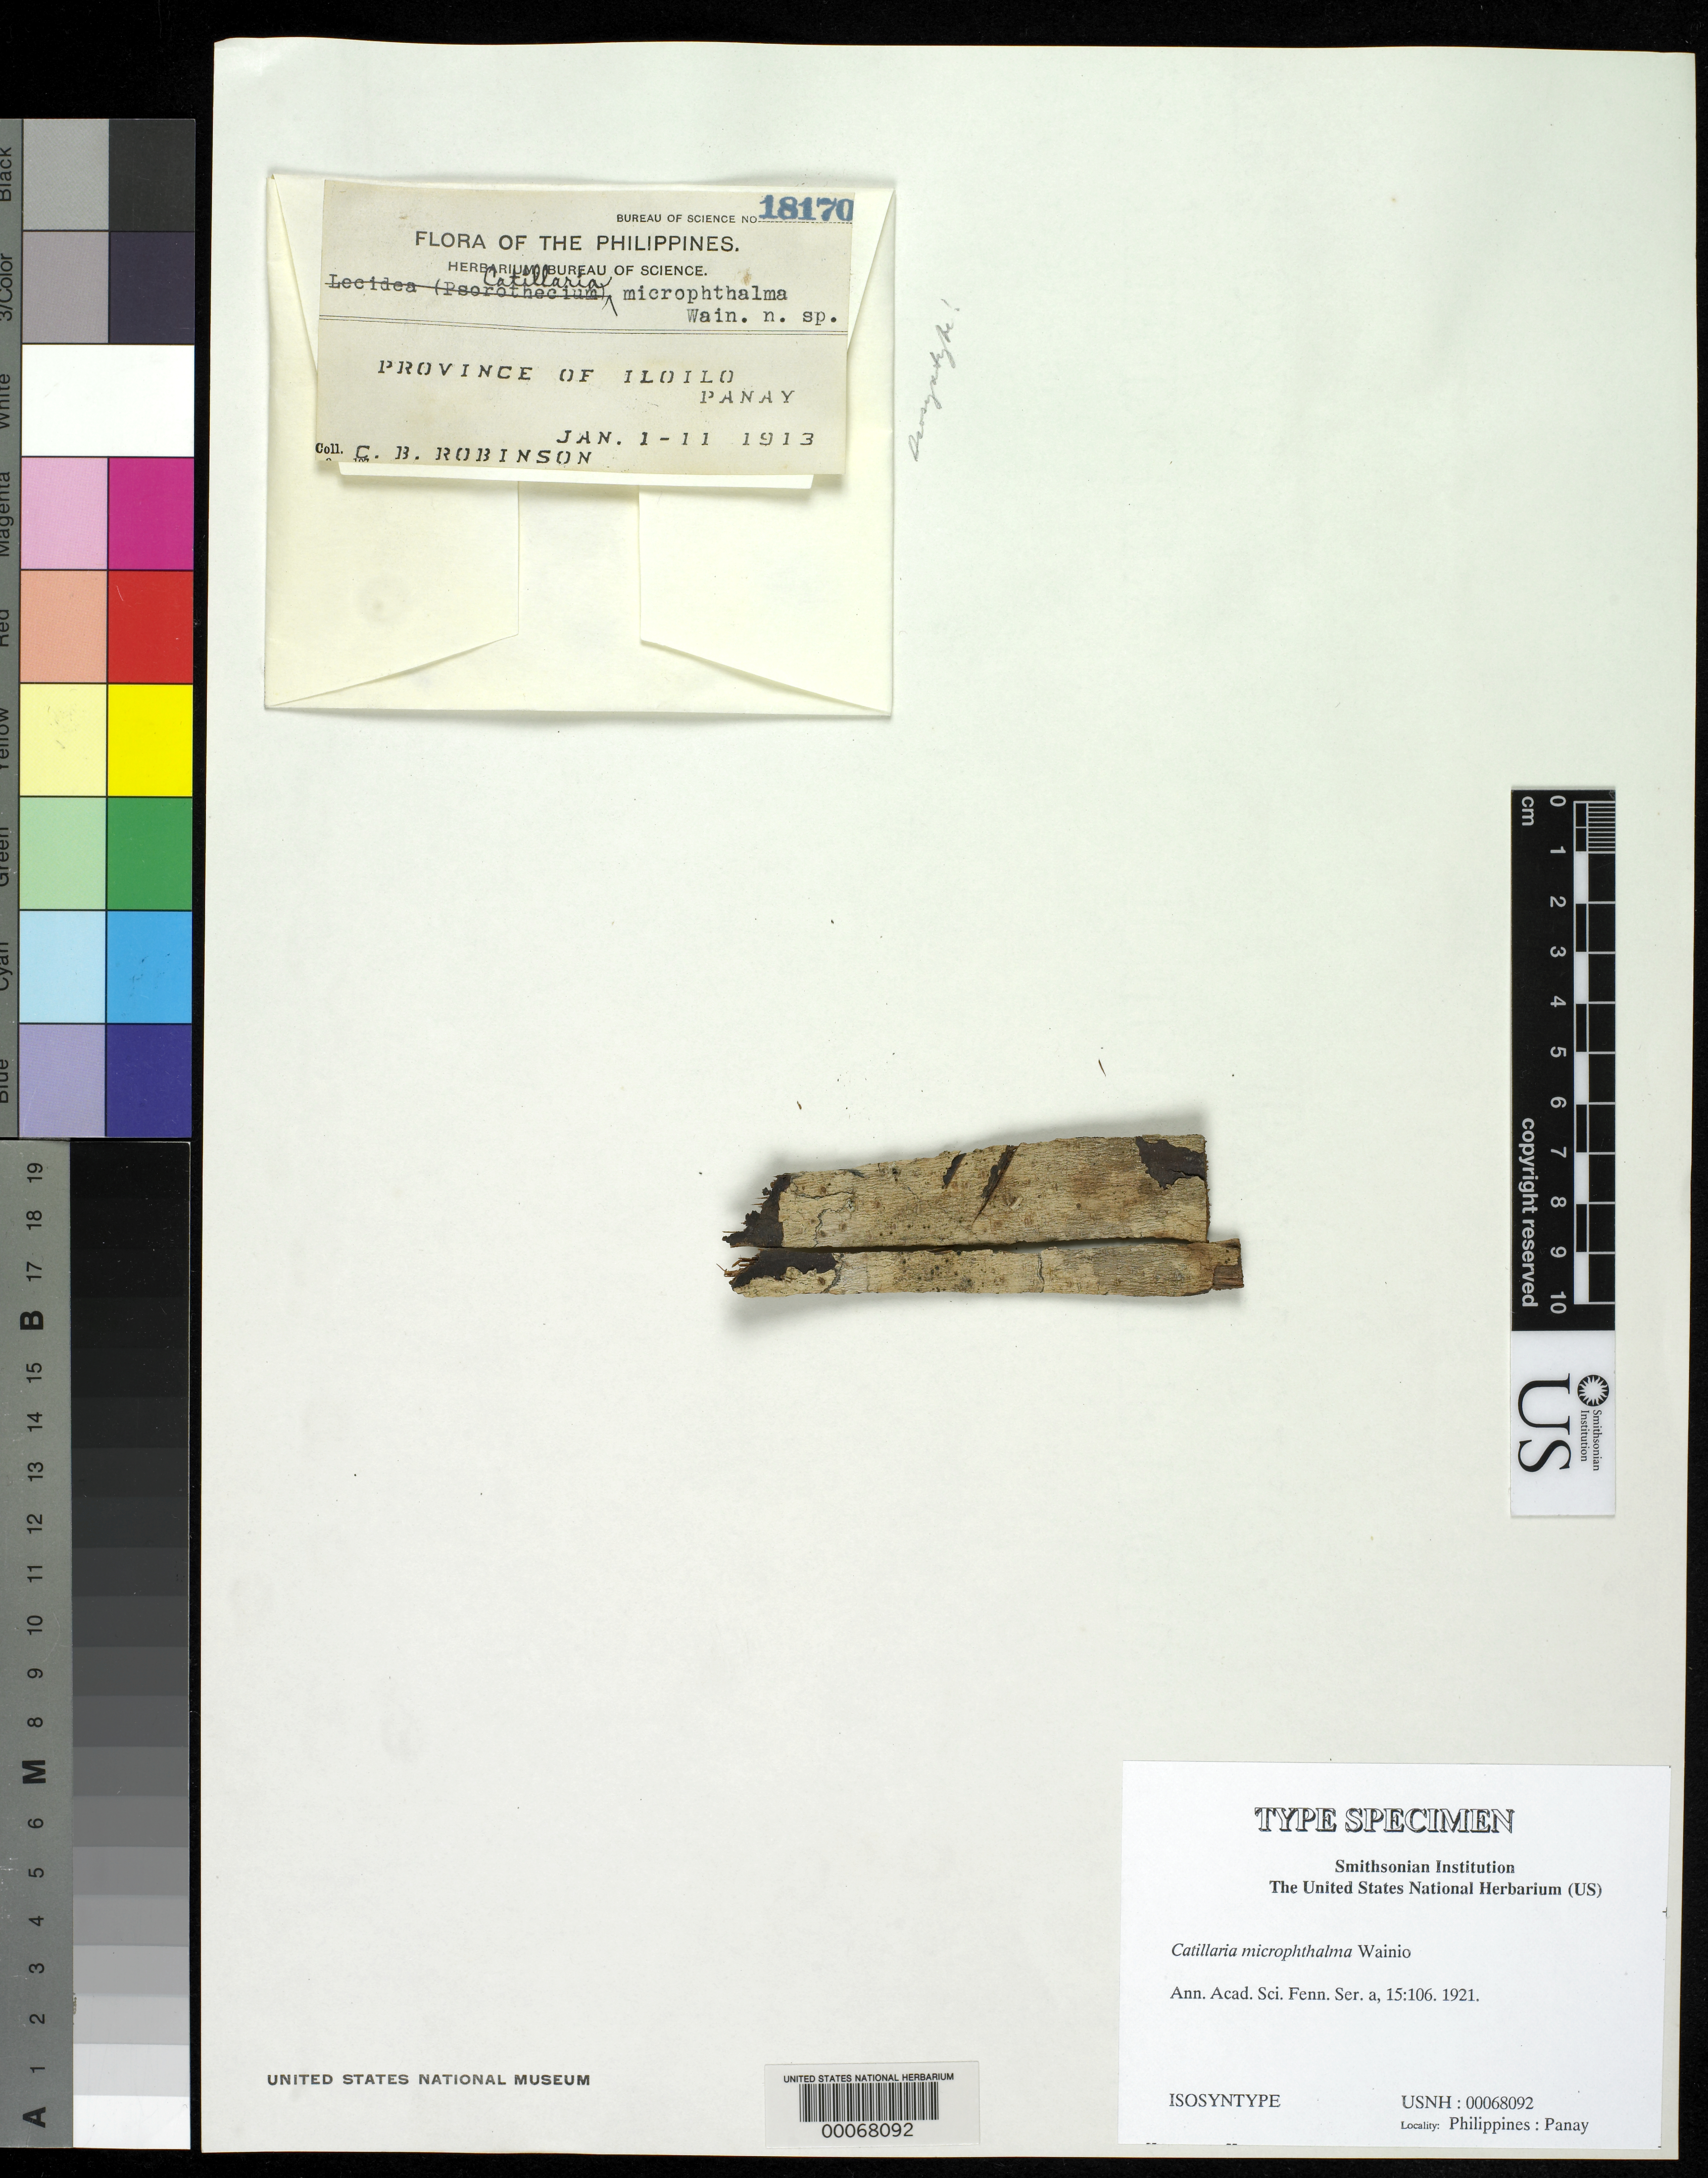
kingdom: Fungi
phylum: Ascomycota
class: Lecanoromycetes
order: Lecanorales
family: Catillariaceae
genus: Catillaria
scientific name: Catillaria microphthalma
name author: Vain.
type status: Isosyntype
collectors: C. Robinson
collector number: Bur. Sci. 18170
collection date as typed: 01 Jan 1913 to 11 Jan 1913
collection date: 1913-01-01/1913-01-11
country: Philippines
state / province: Western Visayas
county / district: Iloilo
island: Panay